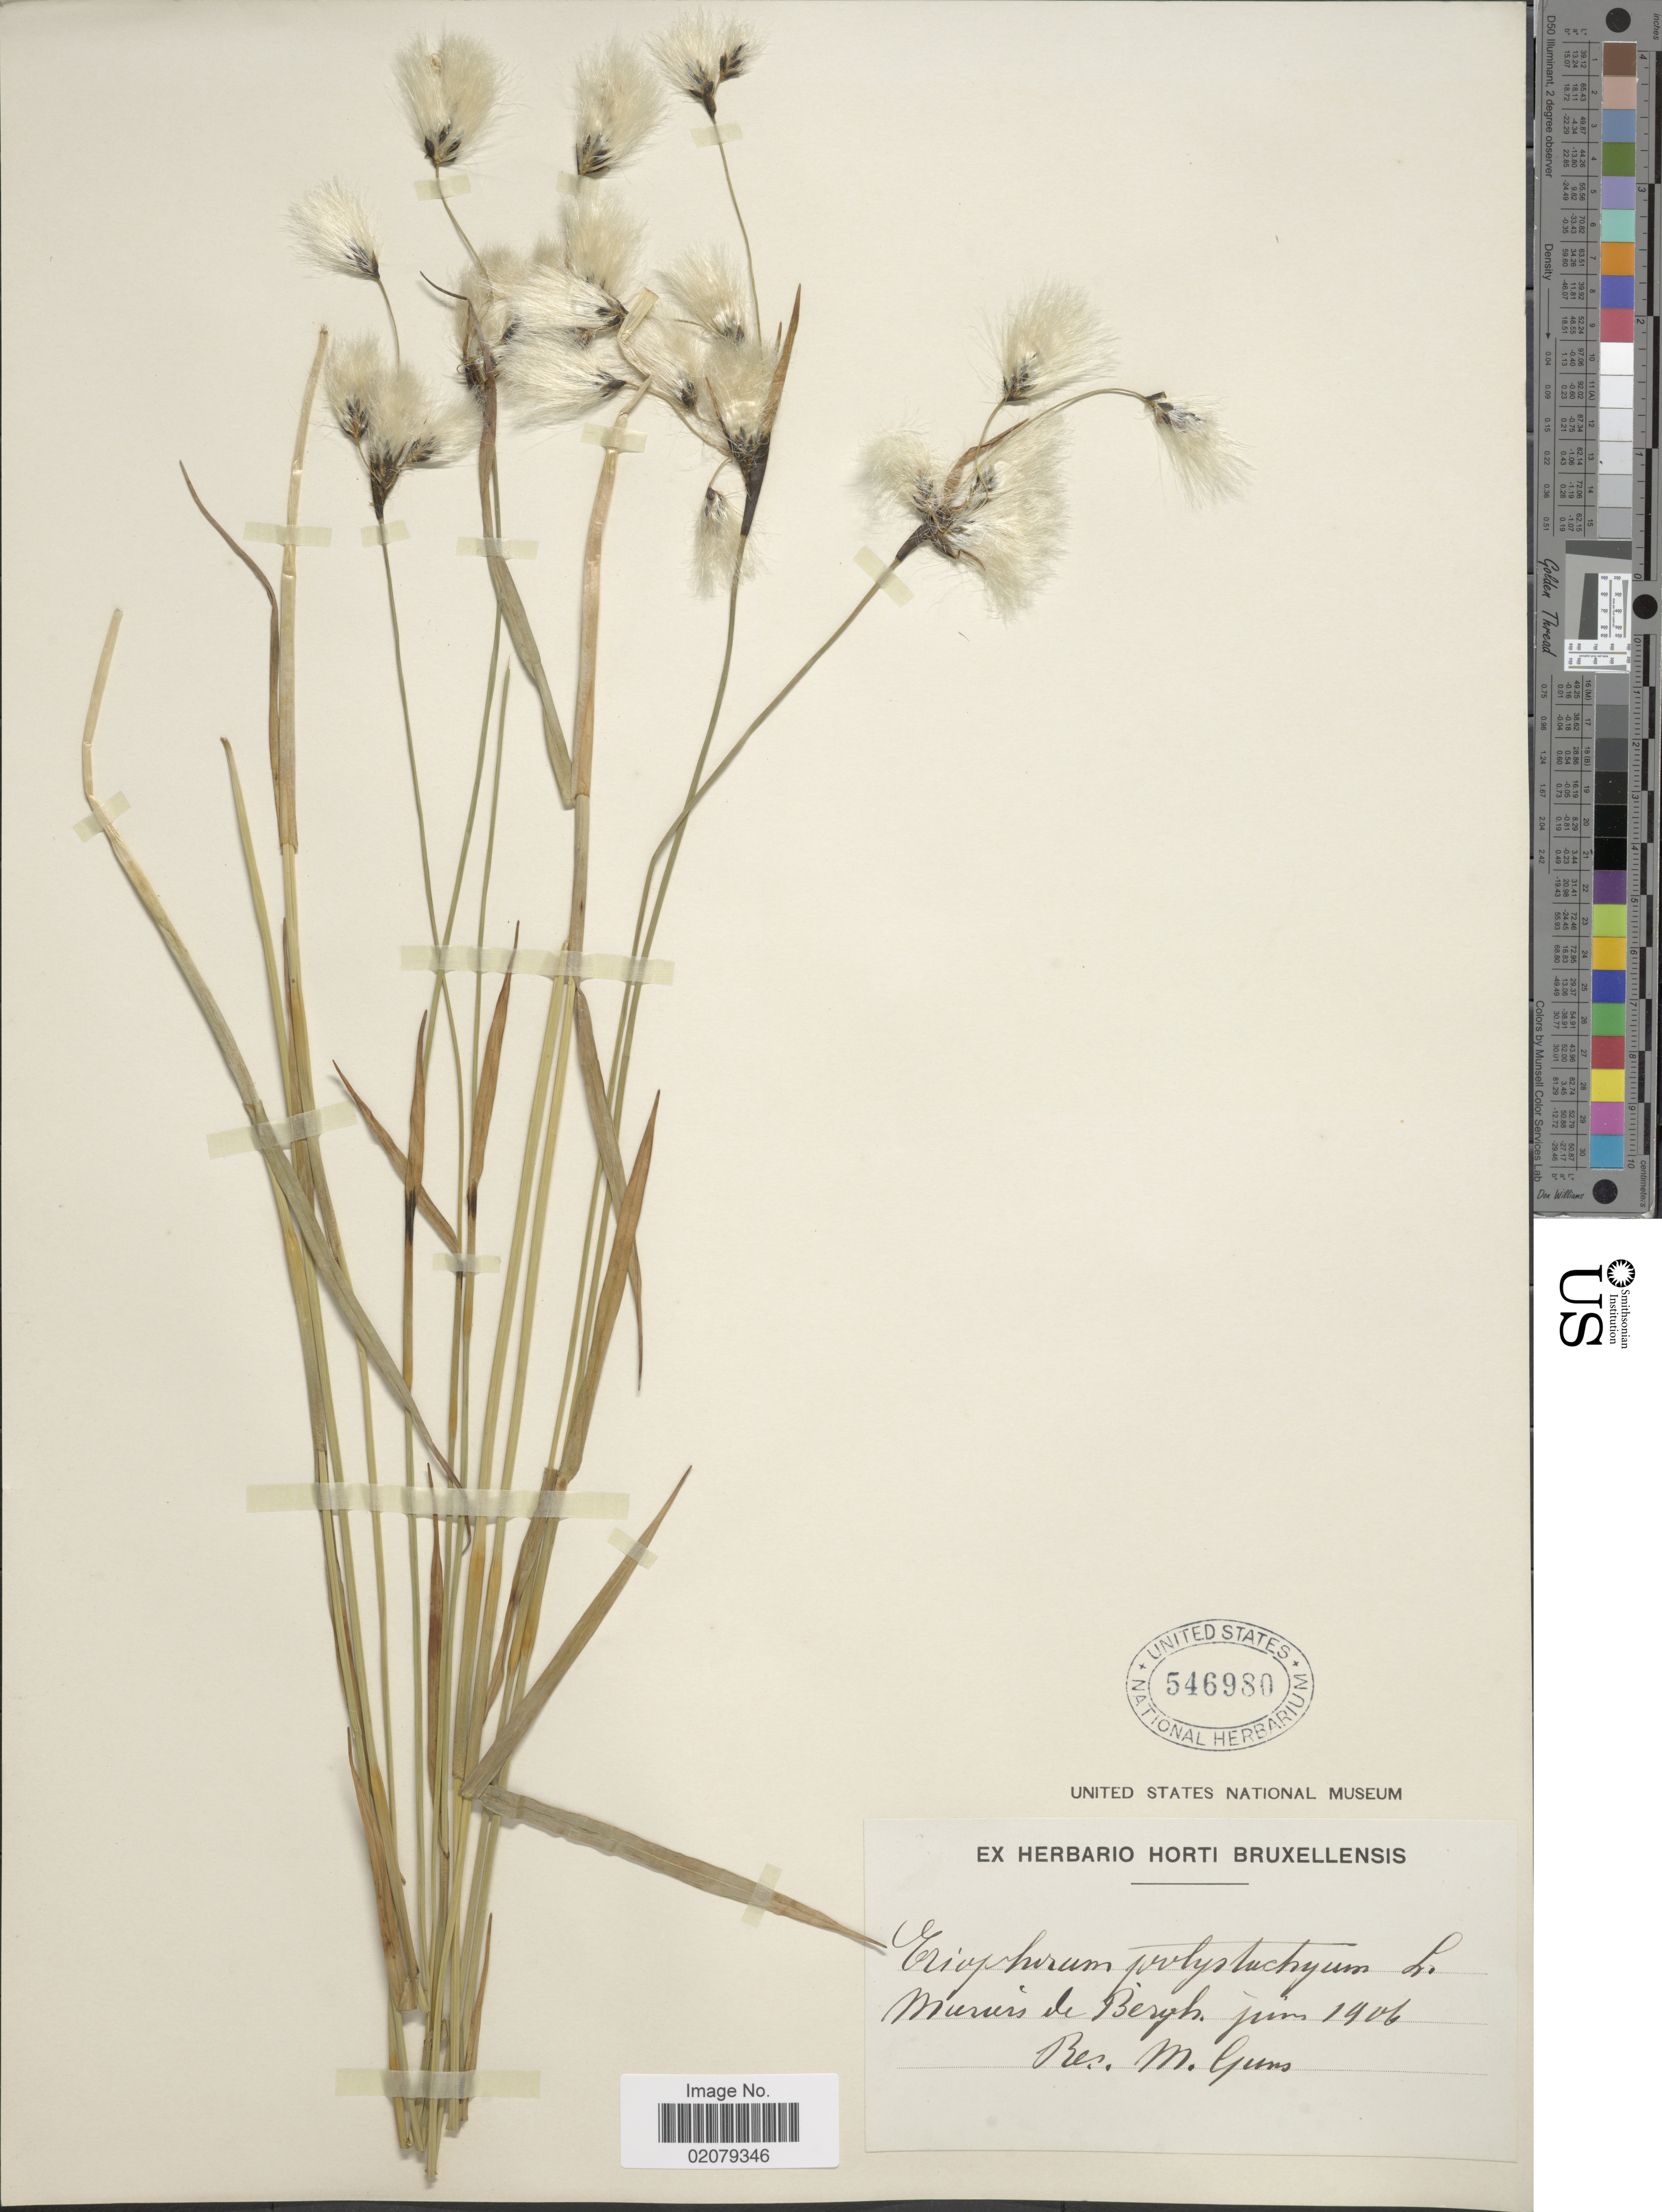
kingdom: Plantae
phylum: Tracheophyta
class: Liliopsida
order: Poales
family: Cyperaceae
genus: Eriophorum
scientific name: Eriophorum angustifolium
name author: Honck.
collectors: M. Guns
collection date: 1906-06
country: Belgium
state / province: Brussels, Capital District of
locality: Marais de Bergh.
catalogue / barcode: US 546980